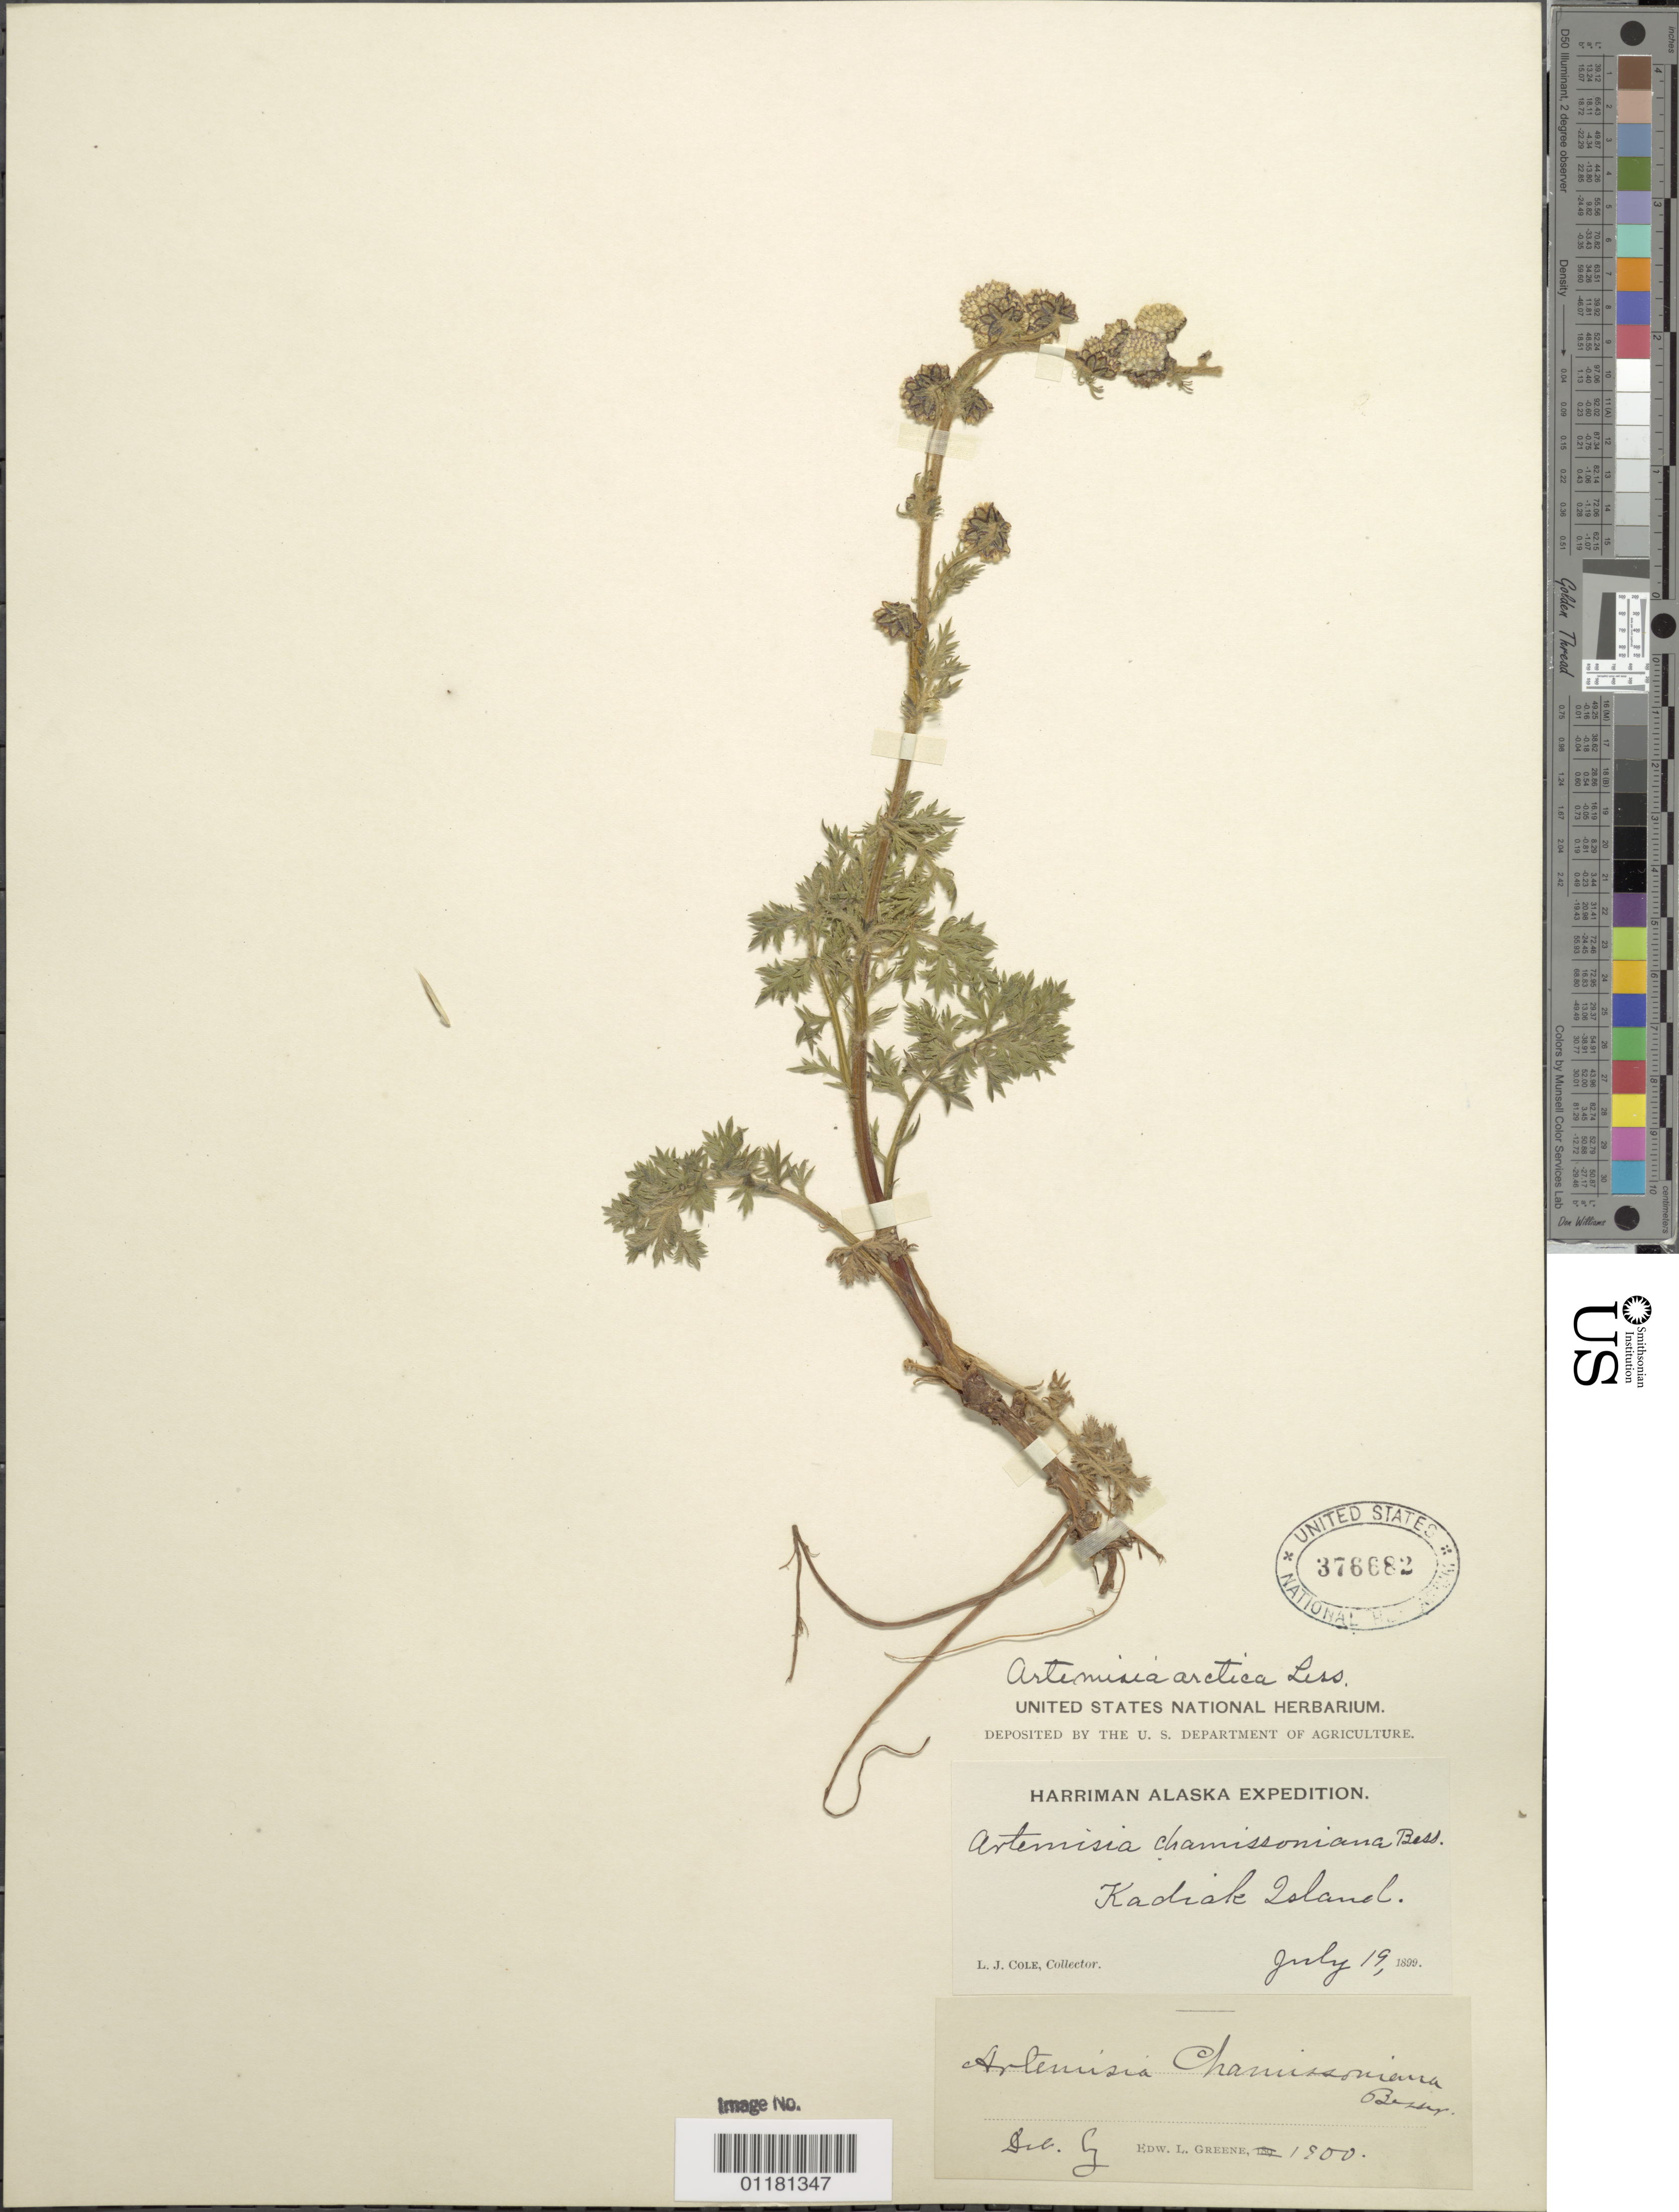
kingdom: Plantae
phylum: Tracheophyta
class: Magnoliopsida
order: Asterales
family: Asteraceae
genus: Artemisia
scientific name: Artemisia arctica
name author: Less.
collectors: L. Cole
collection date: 1899-07-19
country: United States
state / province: Alaska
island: Kodiak Island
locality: Kadiak Island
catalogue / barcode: US 376682